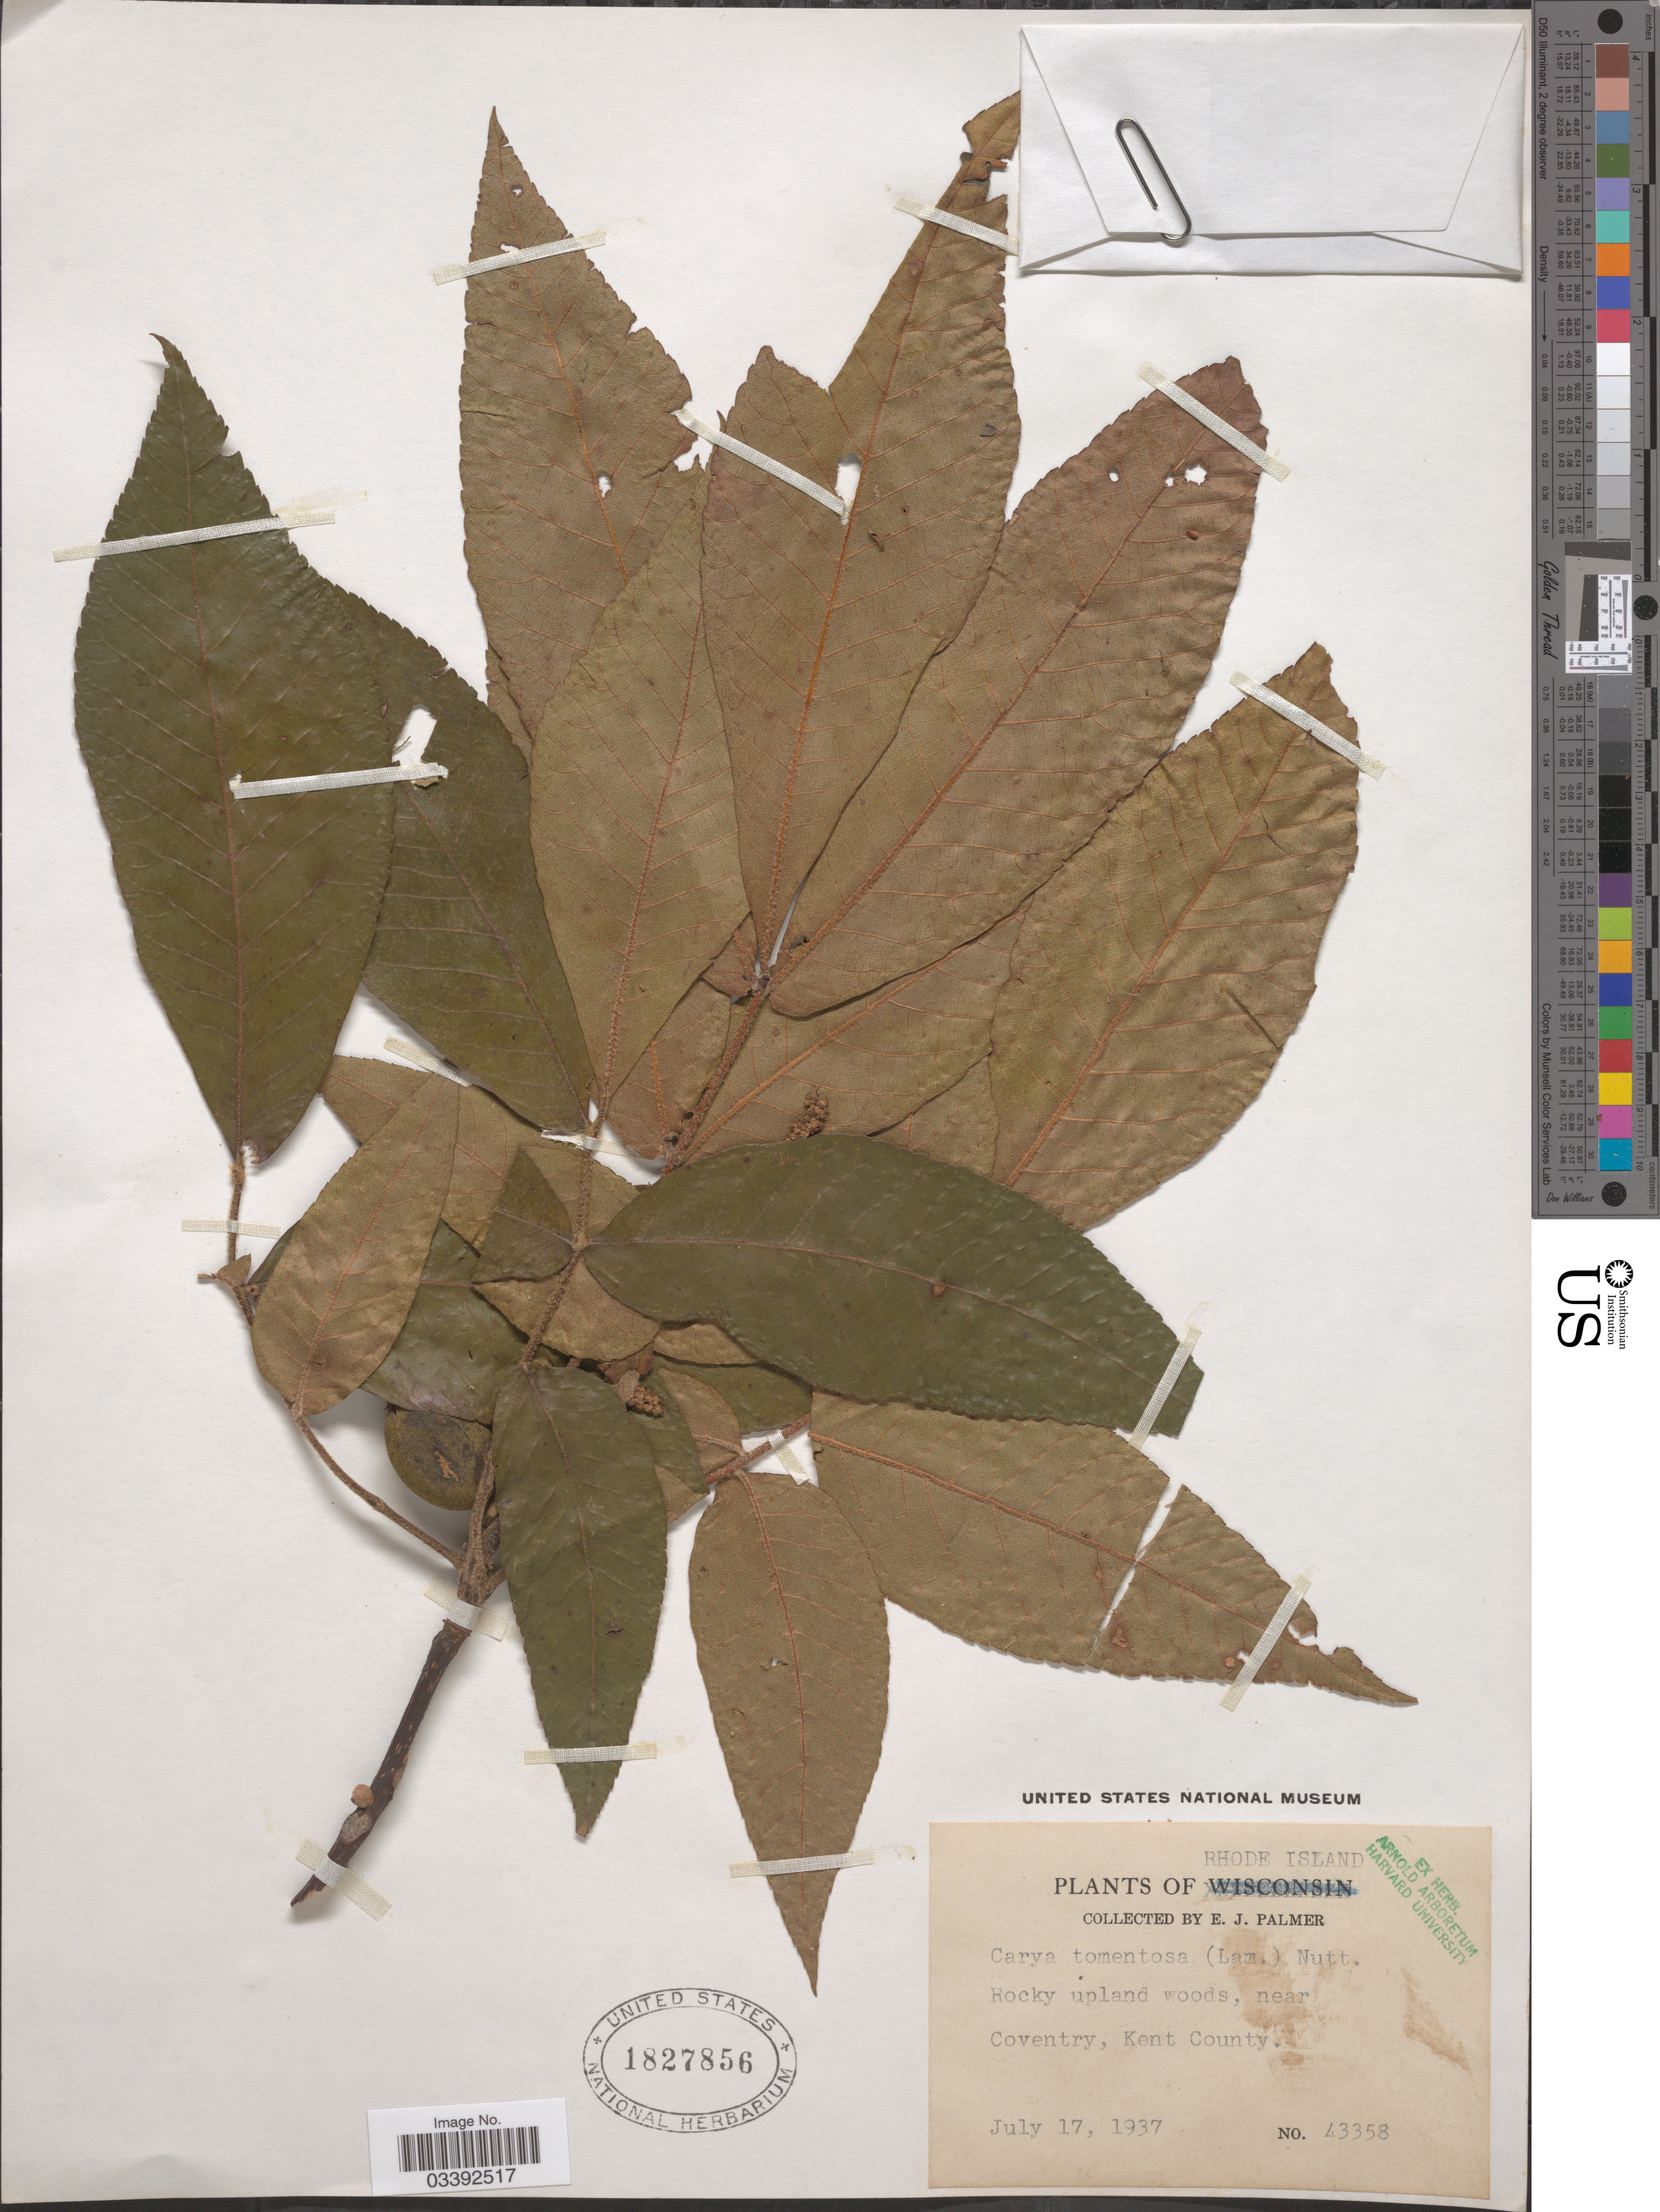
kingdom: Plantae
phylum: Tracheophyta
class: Magnoliopsida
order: Fagales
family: Juglandaceae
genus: Carya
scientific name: Carya tomentosa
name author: (Lam.) Nutt.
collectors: E. J. Palmer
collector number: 43358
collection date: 1937-07-17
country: United States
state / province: Rhode Island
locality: Near Coventry, Kent County.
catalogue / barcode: US 1827856